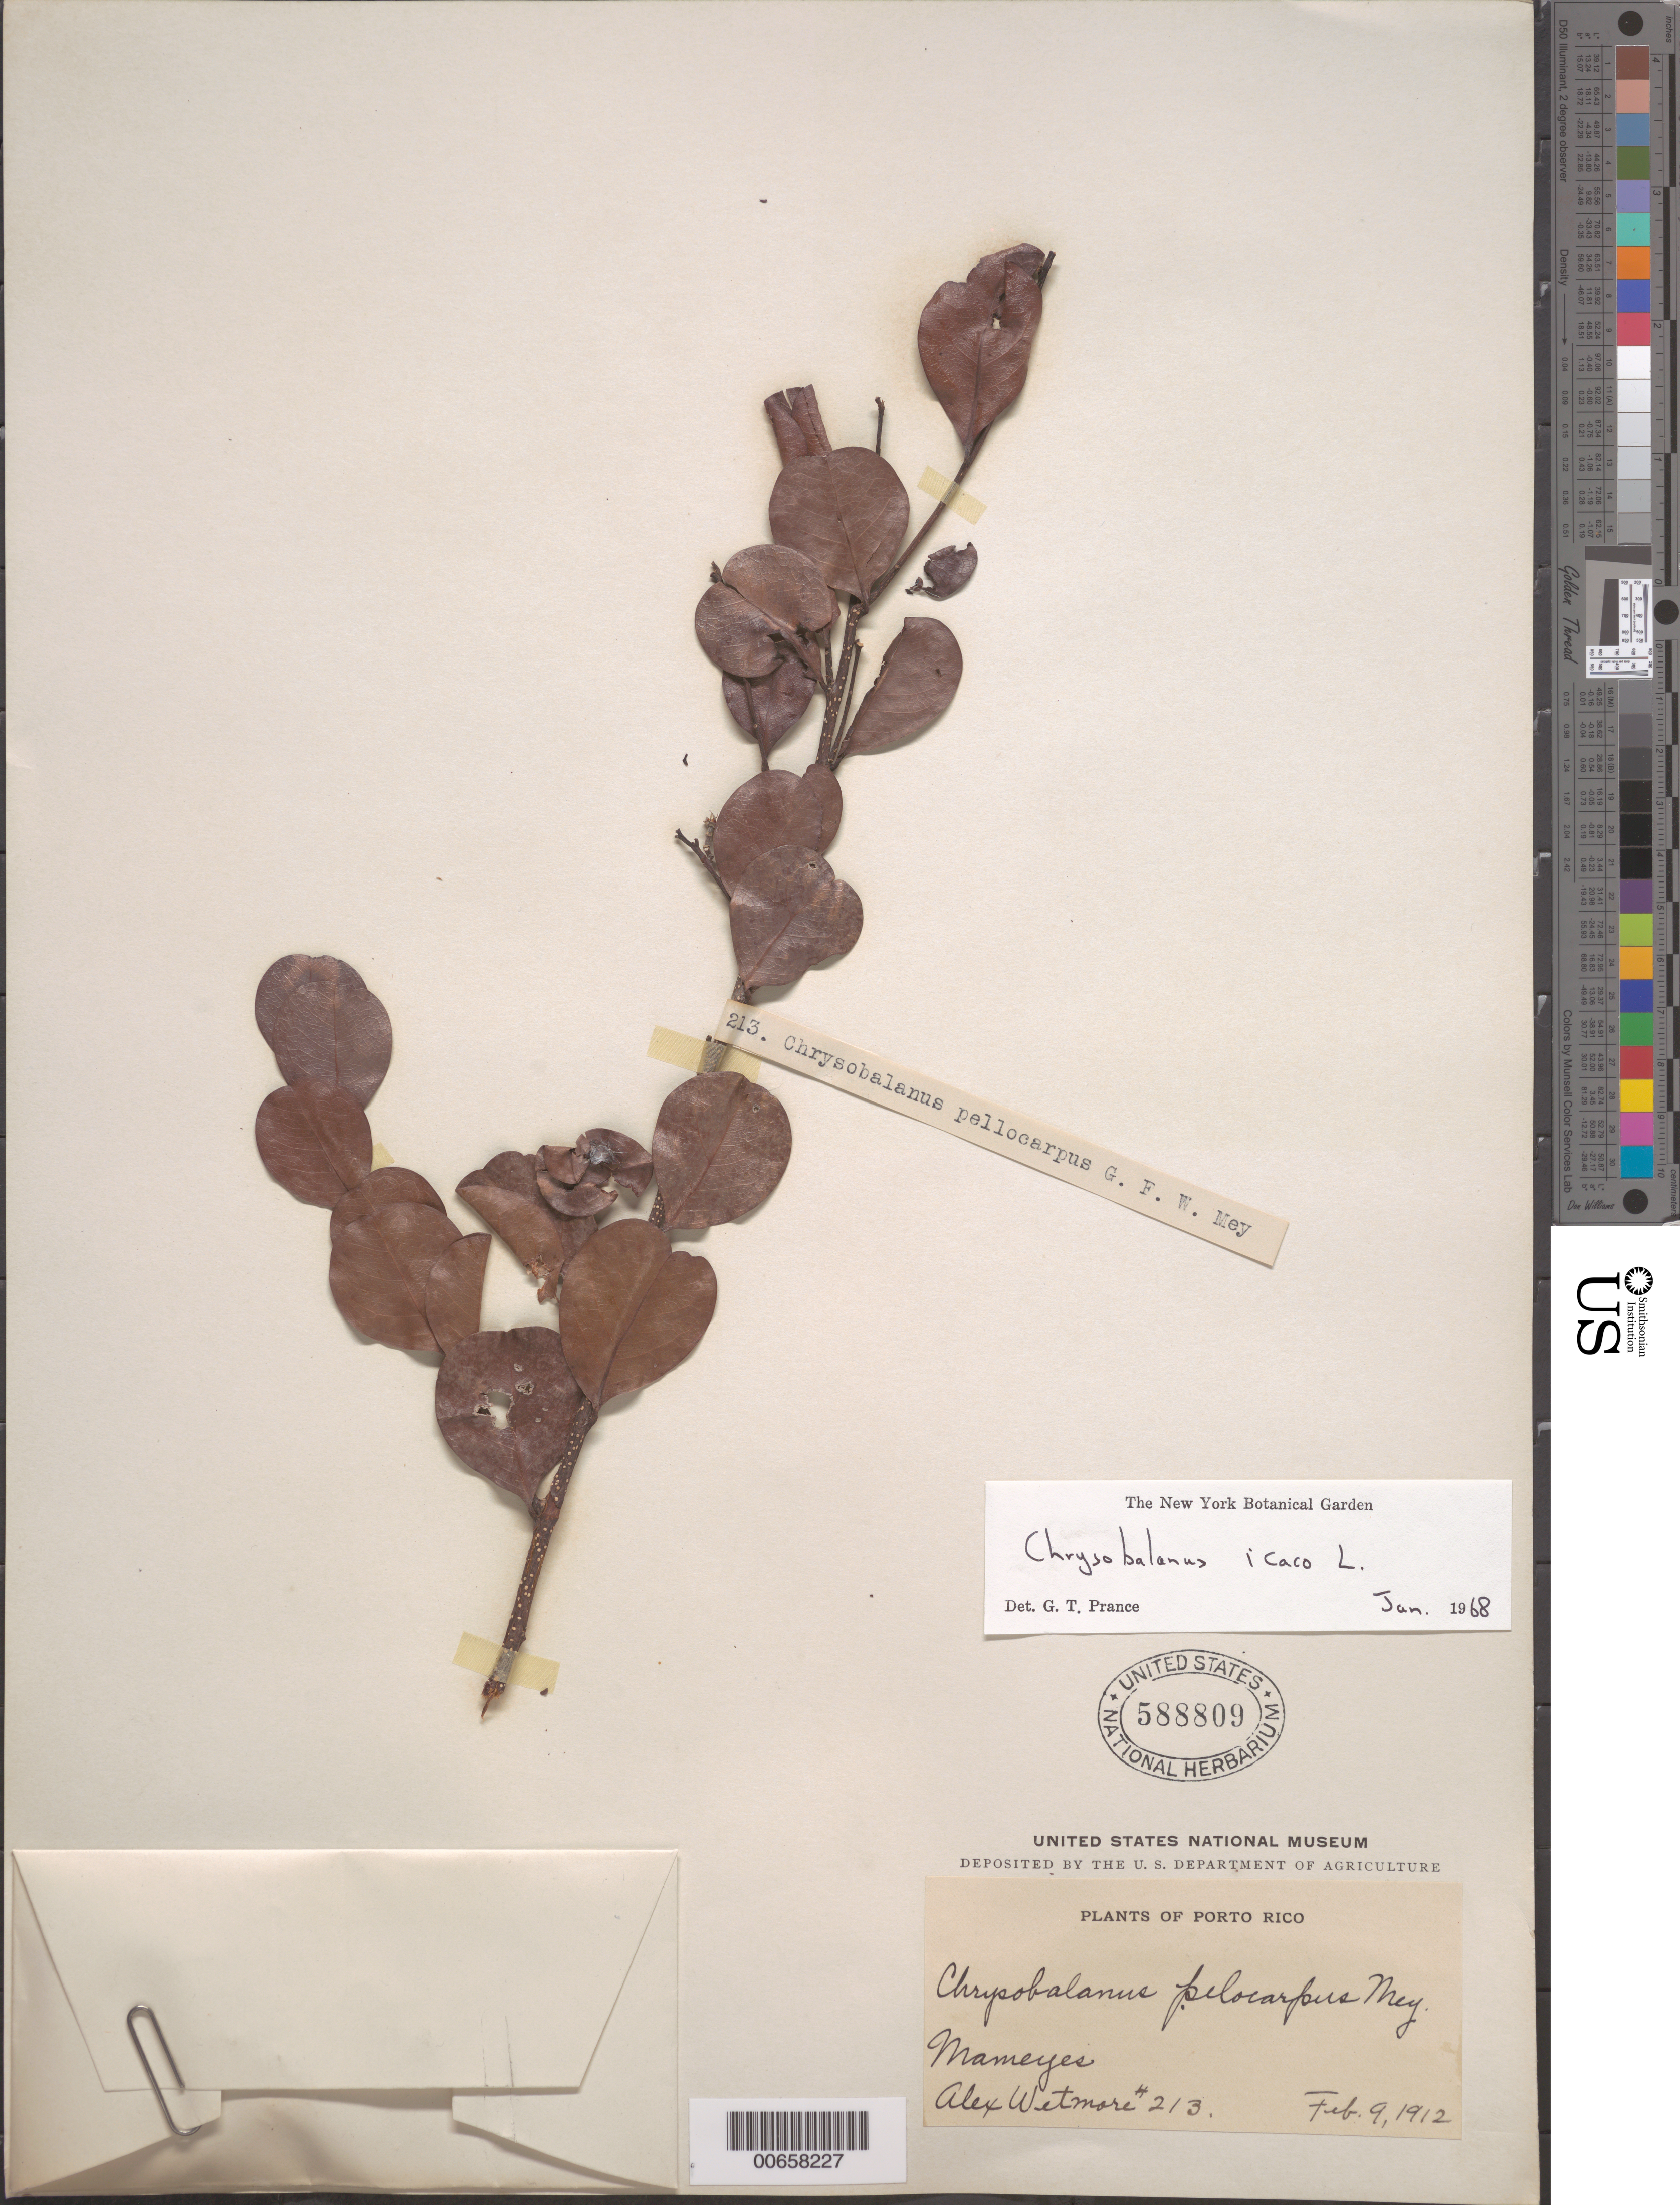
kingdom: Plantae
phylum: Tracheophyta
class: Magnoliopsida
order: Malpighiales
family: Chrysobalanaceae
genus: Chrysobalanus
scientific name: Chrysobalanus icaco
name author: L.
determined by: Prance, G. T.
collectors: A. Wetmore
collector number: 213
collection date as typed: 09 Feb 1912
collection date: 1912-02-09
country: Puerto Rico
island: Greater Antilles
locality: Mameyes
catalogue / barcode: US 588809